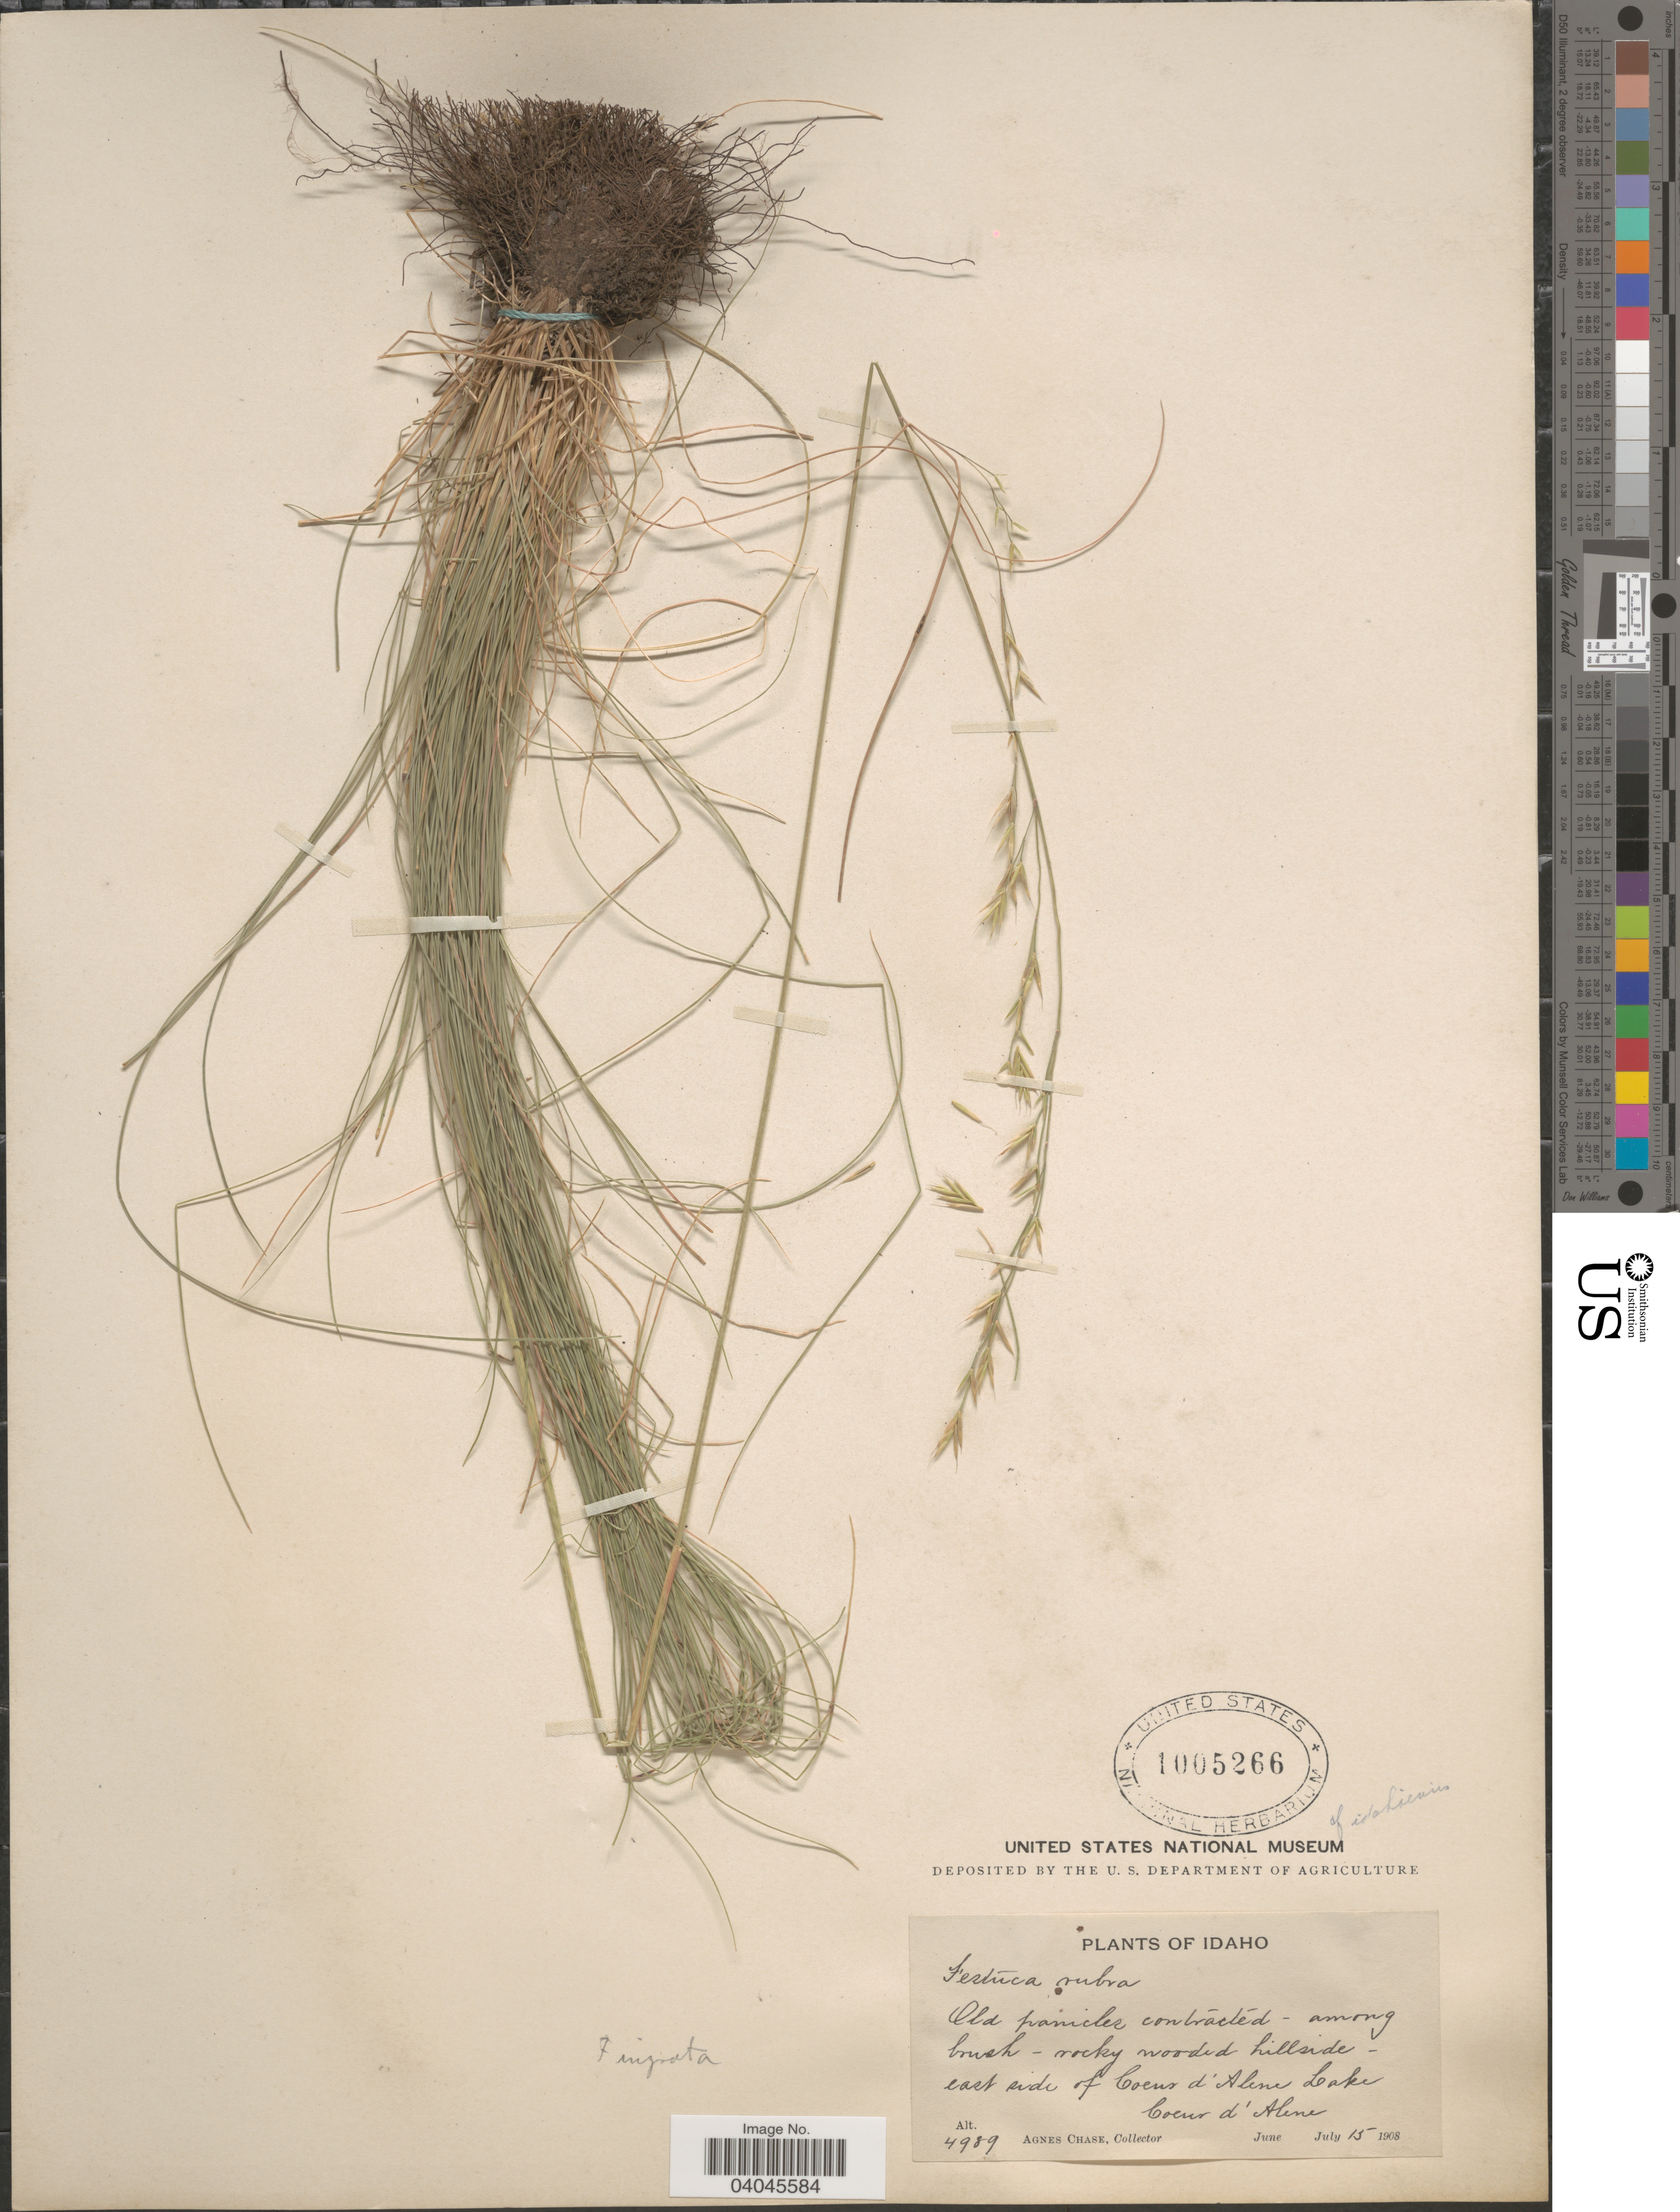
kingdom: Plantae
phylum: Tracheophyta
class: Liliopsida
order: Poales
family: Poaceae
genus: Festuca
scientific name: Festuca rubra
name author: L.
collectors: A. Chase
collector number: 4989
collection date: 1908-07-15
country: United States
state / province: Idaho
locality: Rocky wooded hillside- east side of Coeur d'Alene Lake. Coeur d'Alene.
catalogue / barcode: US 1005266